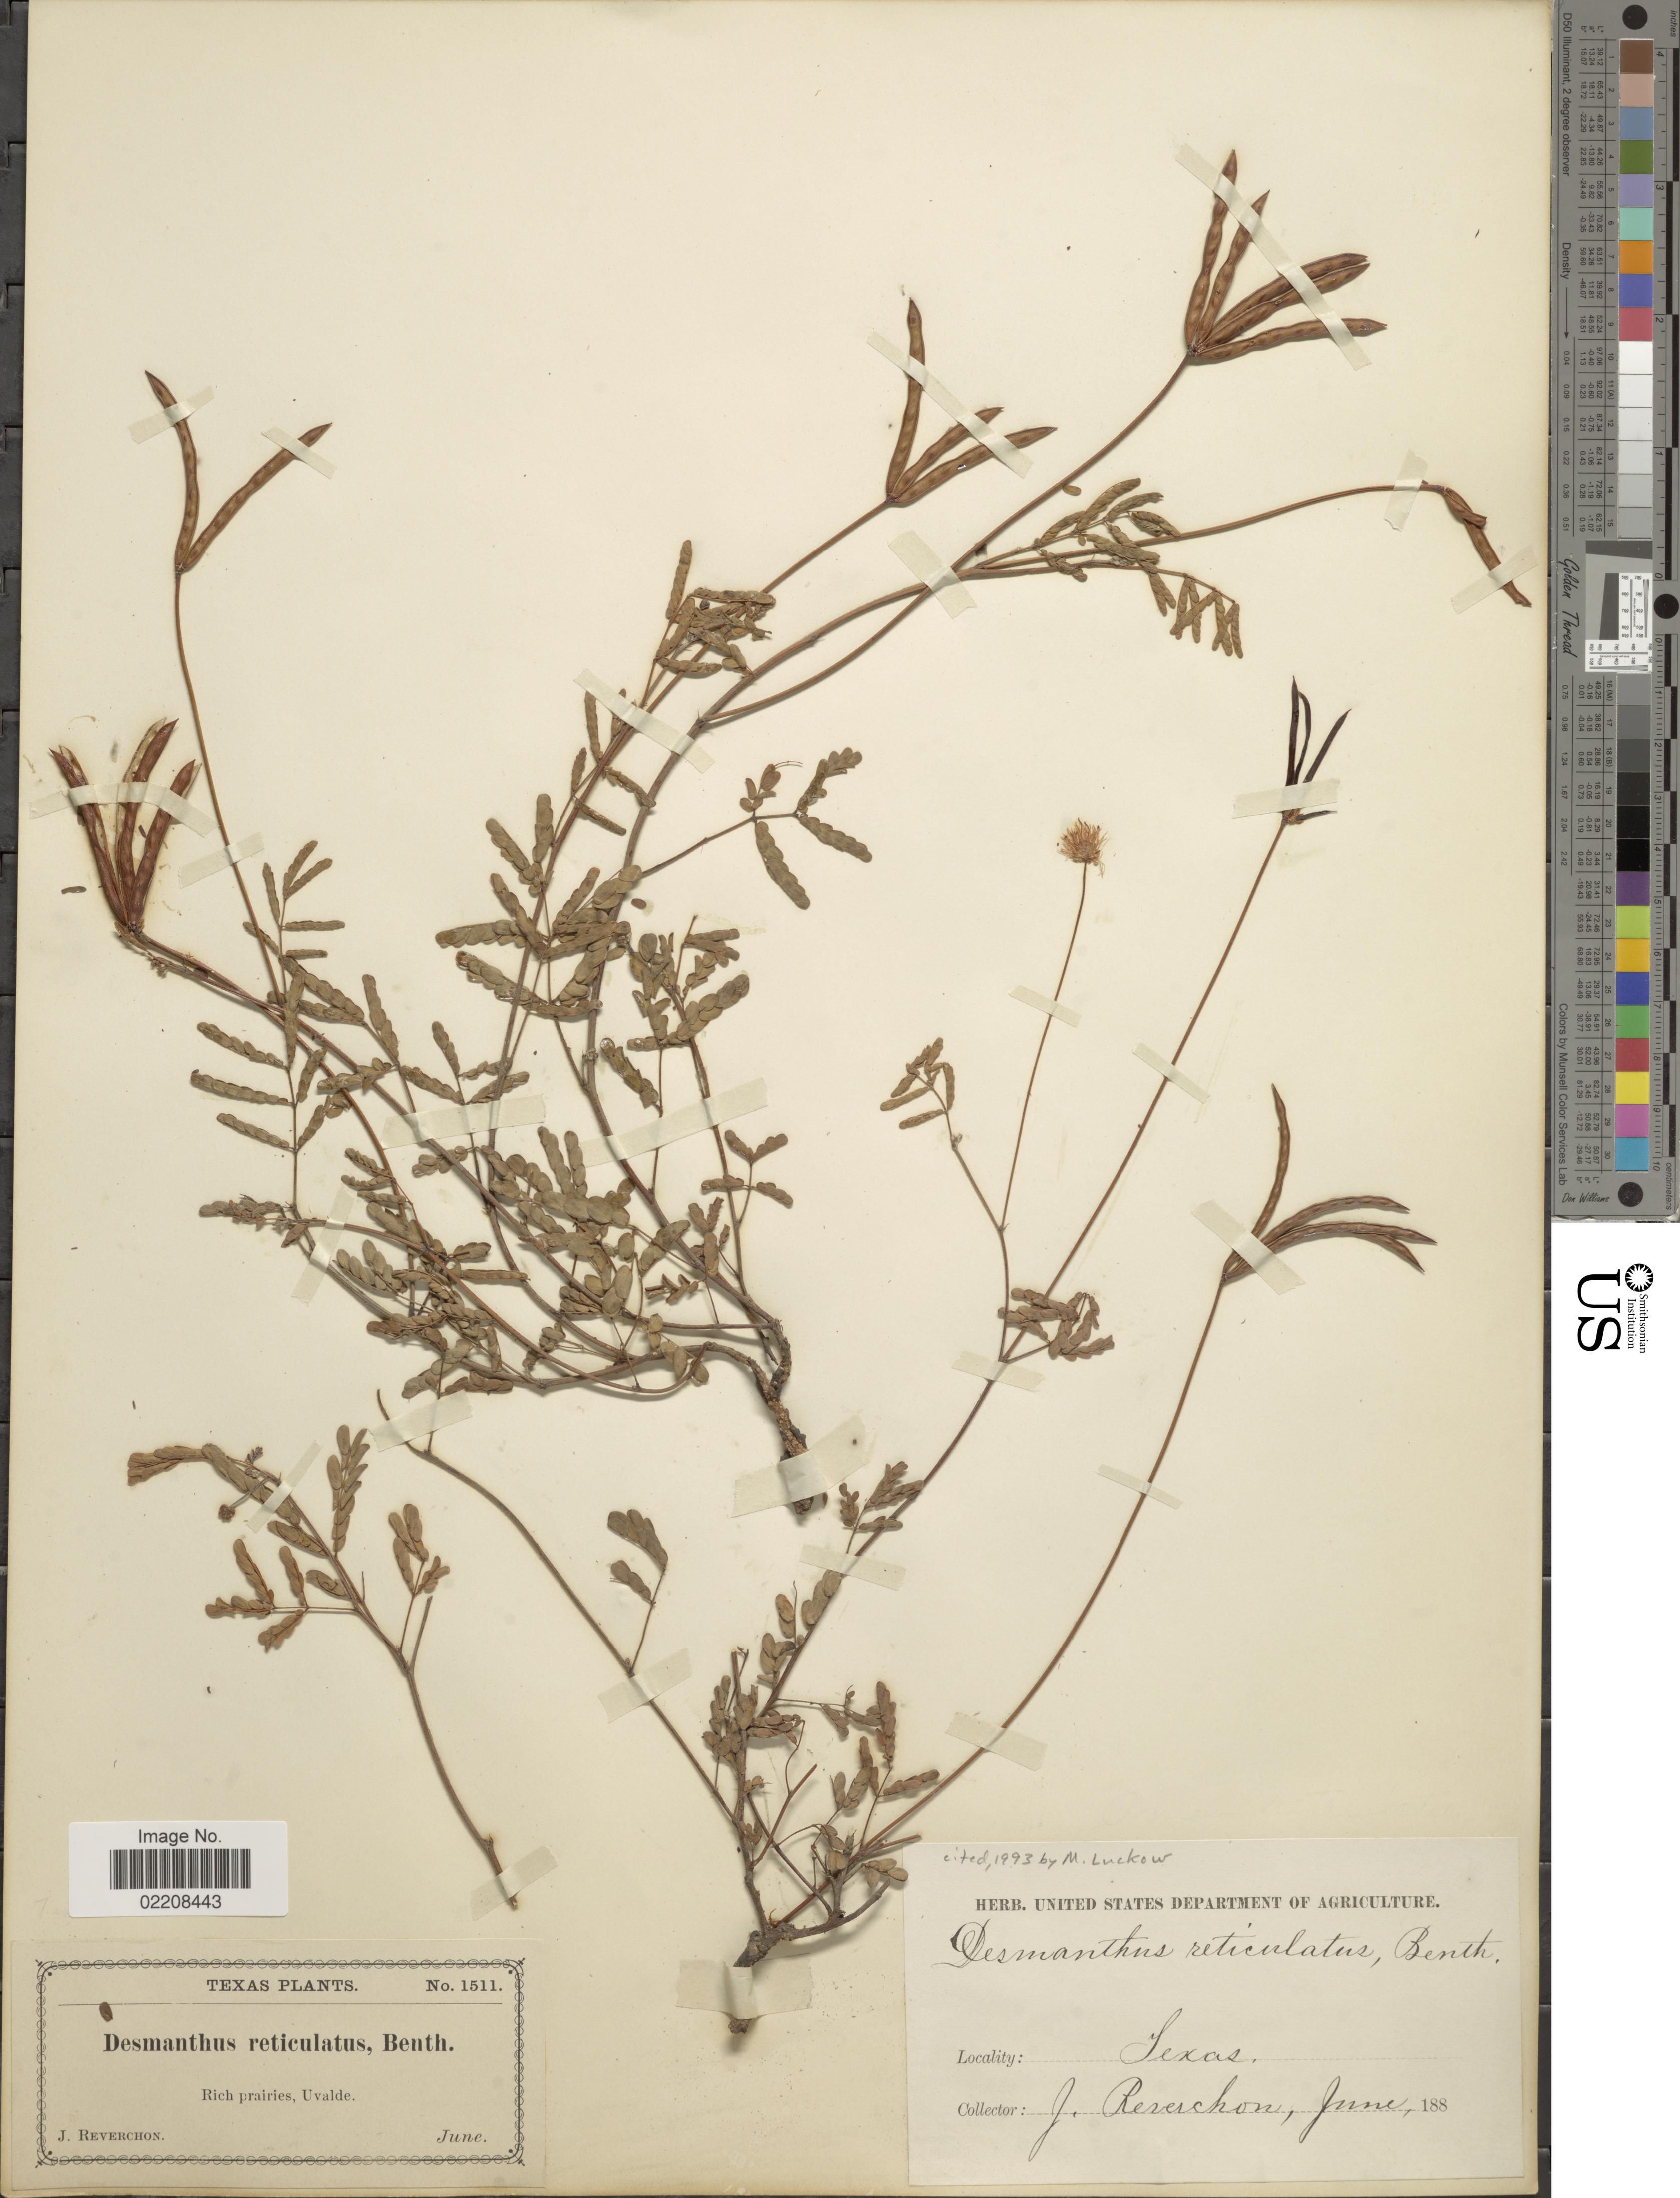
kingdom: Plantae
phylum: Tracheophyta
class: Magnoliopsida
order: Fabales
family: Fabaceae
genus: Desmanthus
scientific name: Desmanthus reticulatus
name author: Benth.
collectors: J. Reverchon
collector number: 1511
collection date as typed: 188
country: United States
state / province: Texas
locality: Rich prairies, Uvalde.